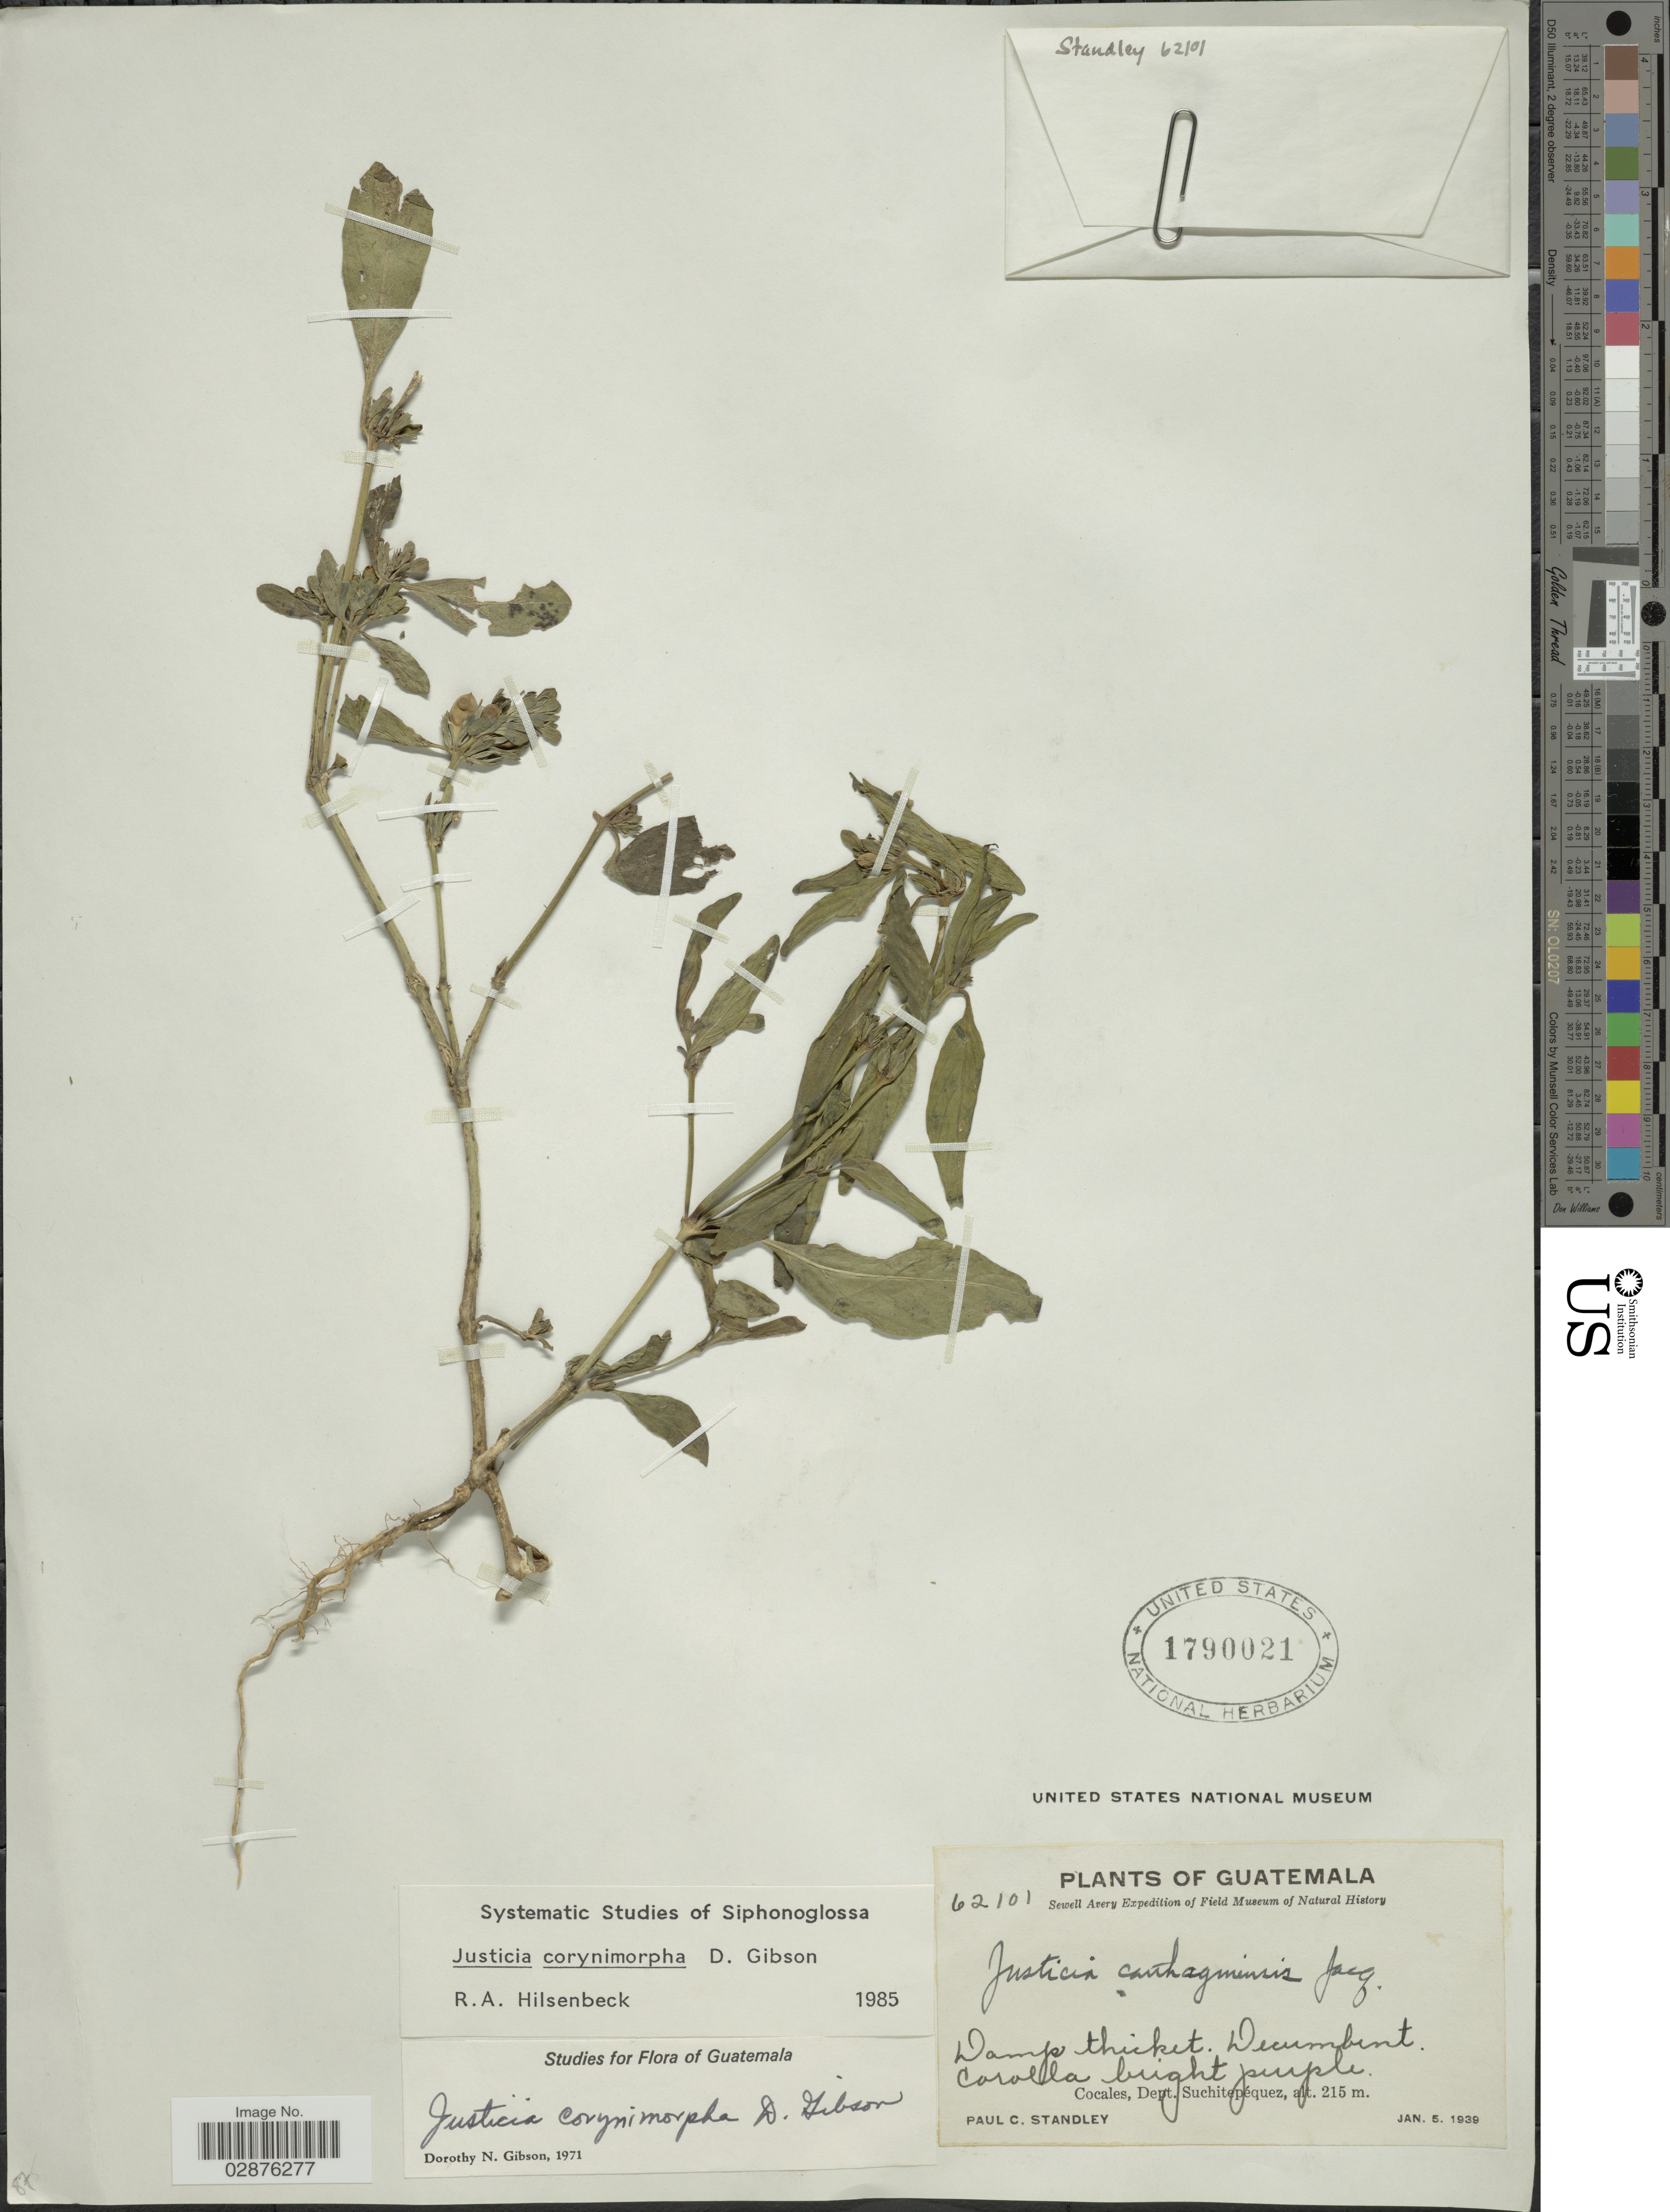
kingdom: Plantae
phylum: Tracheophyta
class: Magnoliopsida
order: Lamiales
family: Acanthaceae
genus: Justicia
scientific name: Justicia corynimorpha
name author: D.N. Gibson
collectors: P. C. Standley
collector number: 62101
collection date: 1939-01-05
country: Guatemala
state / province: Suchitepéquez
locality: Cocales, Dept. Suchitepéquez.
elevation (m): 215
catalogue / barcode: US 1790021